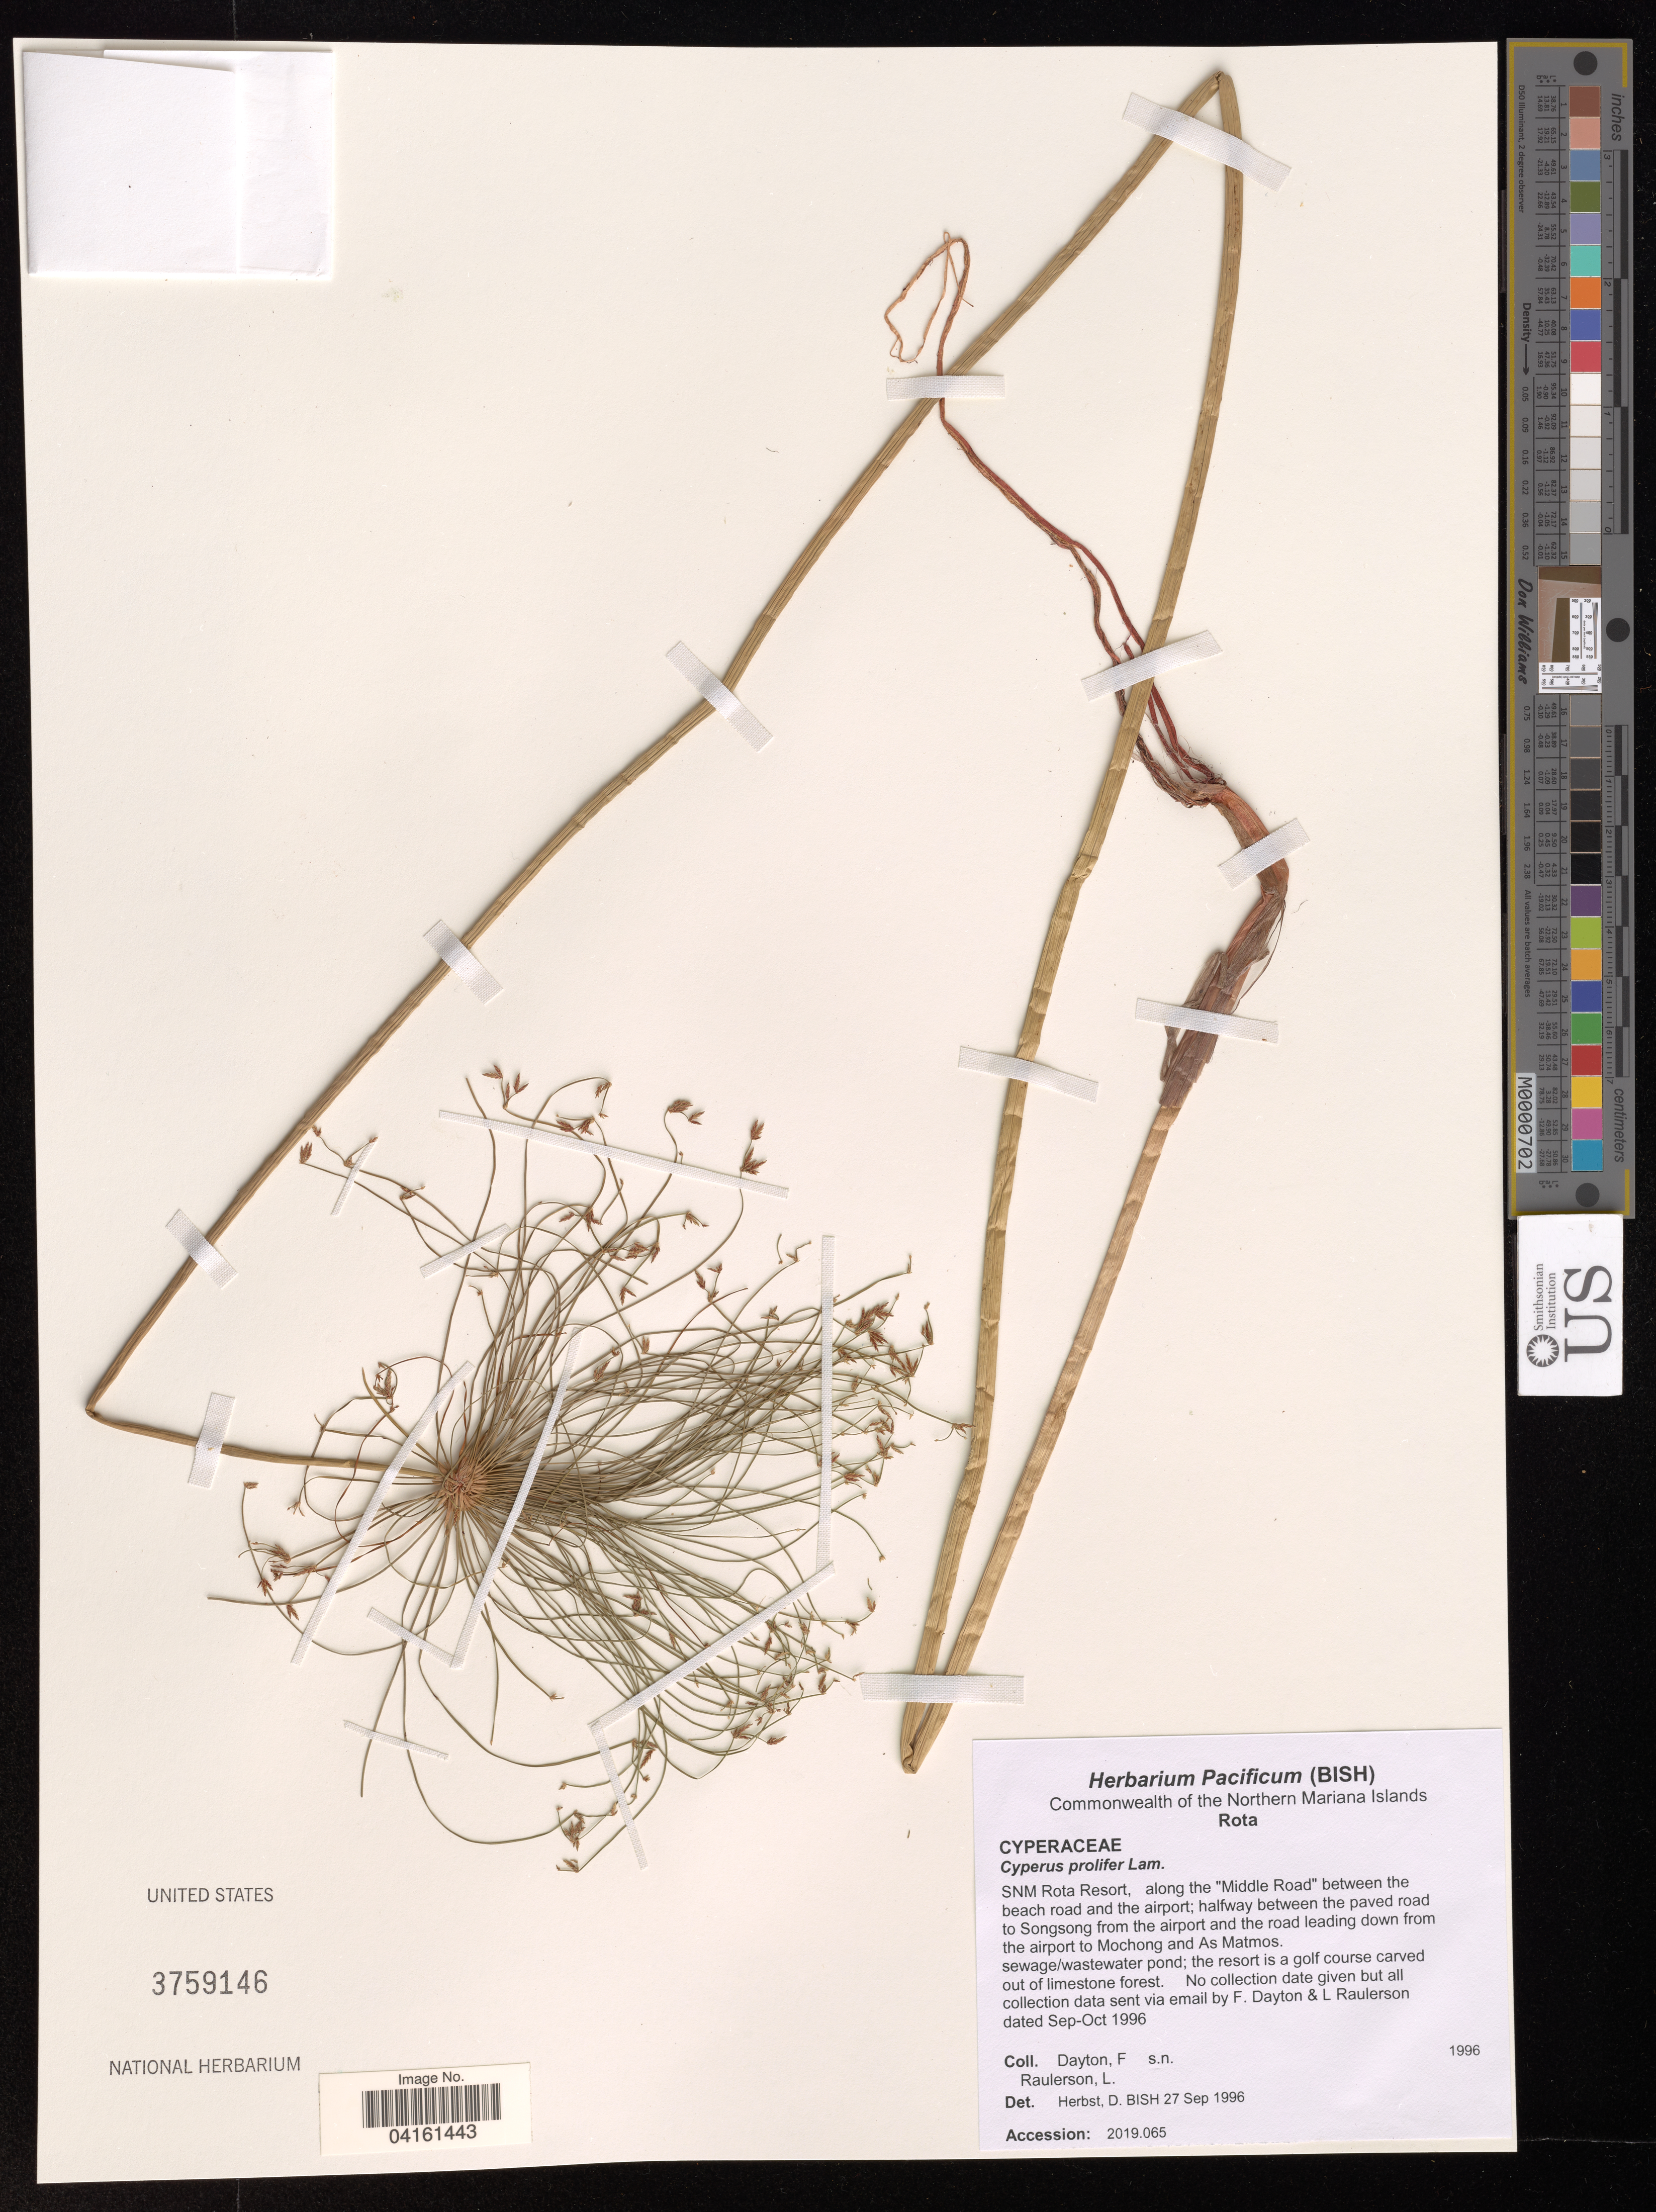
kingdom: Plantae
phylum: Tracheophyta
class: Liliopsida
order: Poales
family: Cyperaceae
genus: Cyperus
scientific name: Cyperus prolifer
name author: Lam.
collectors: F. Dayton & L. Raulerson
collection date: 1996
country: Northern Mariana Islands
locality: SNM Rota Resort, along the "Middle Road" between the beach road and the airport; halfway between the paved road to Songsong from the airport and the road leading down from the airport to Mochong and As Matmos.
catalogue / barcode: US 3759146